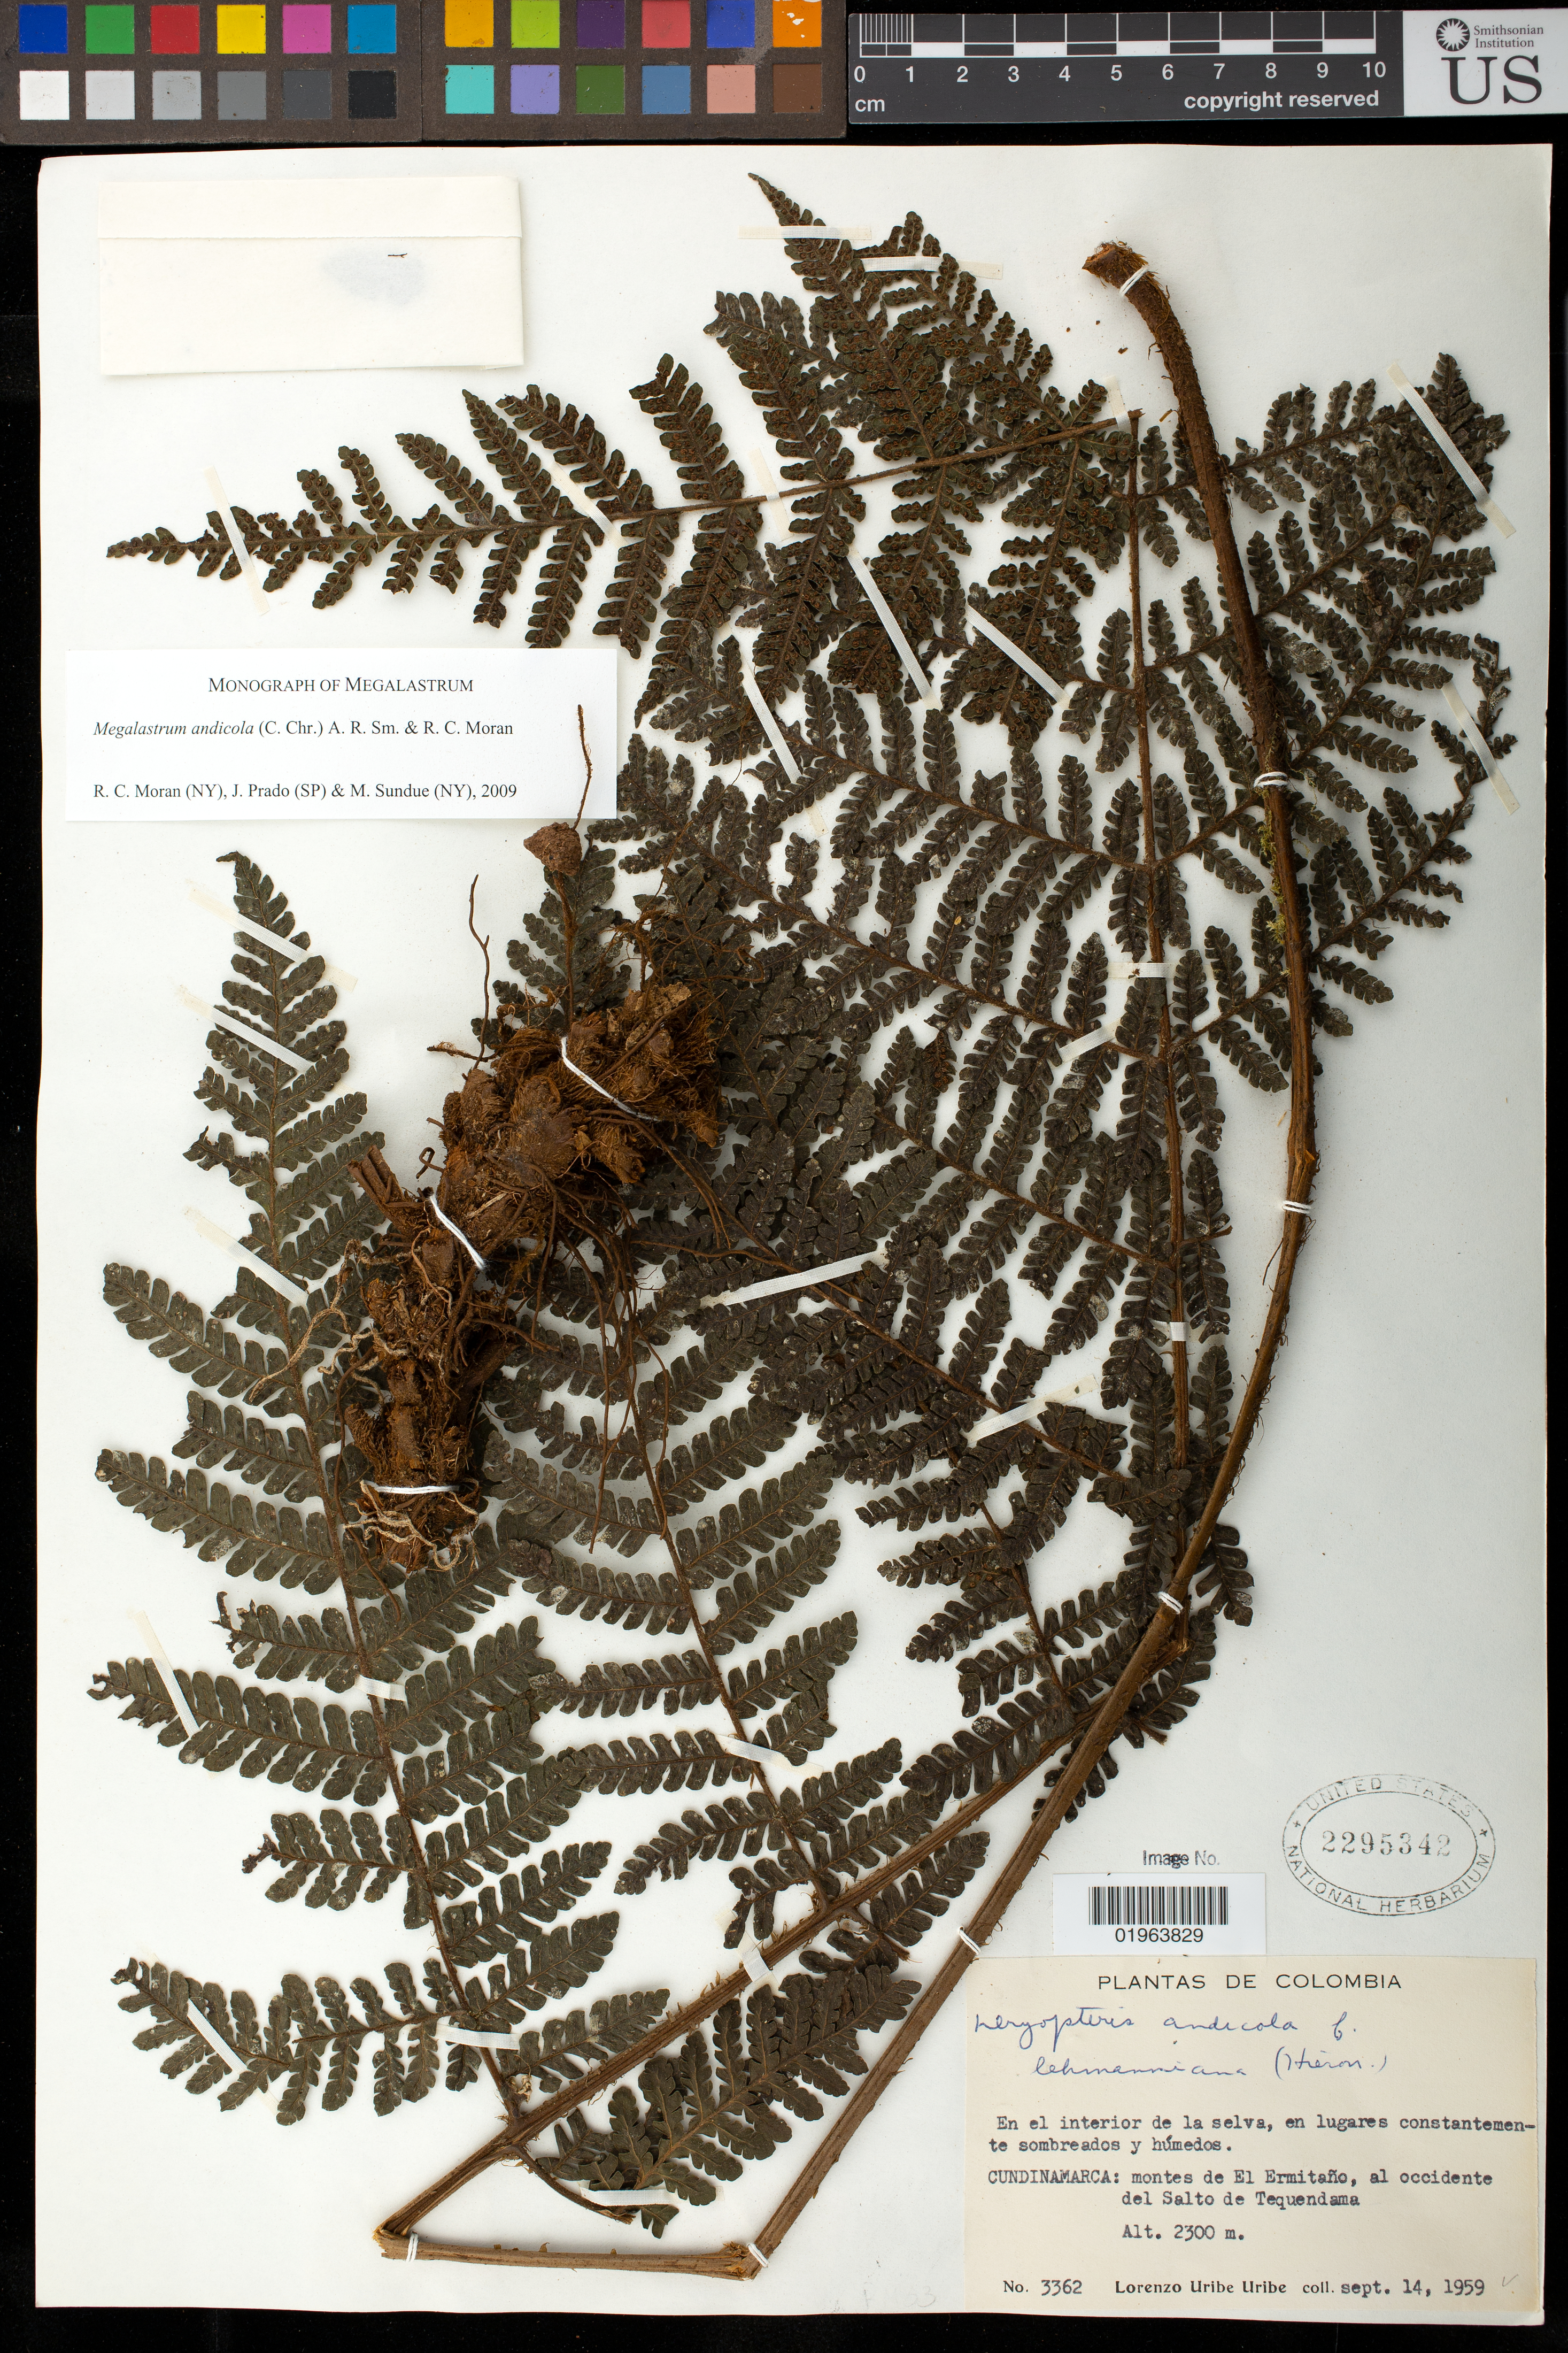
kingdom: Plantae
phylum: Tracheophyta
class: Polypodiopsida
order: Polypodiales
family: Dryopteridaceae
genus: Megalastrum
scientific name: Megalastrum apicale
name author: R.C. Moran & J. Prado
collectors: L. Uribe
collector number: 3362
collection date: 1959-09-14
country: Colombia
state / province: Cundinamarca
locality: Colombia, montes de El Ermitano, al occidente del Salto de Tequendama.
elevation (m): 2300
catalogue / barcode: US 2295342